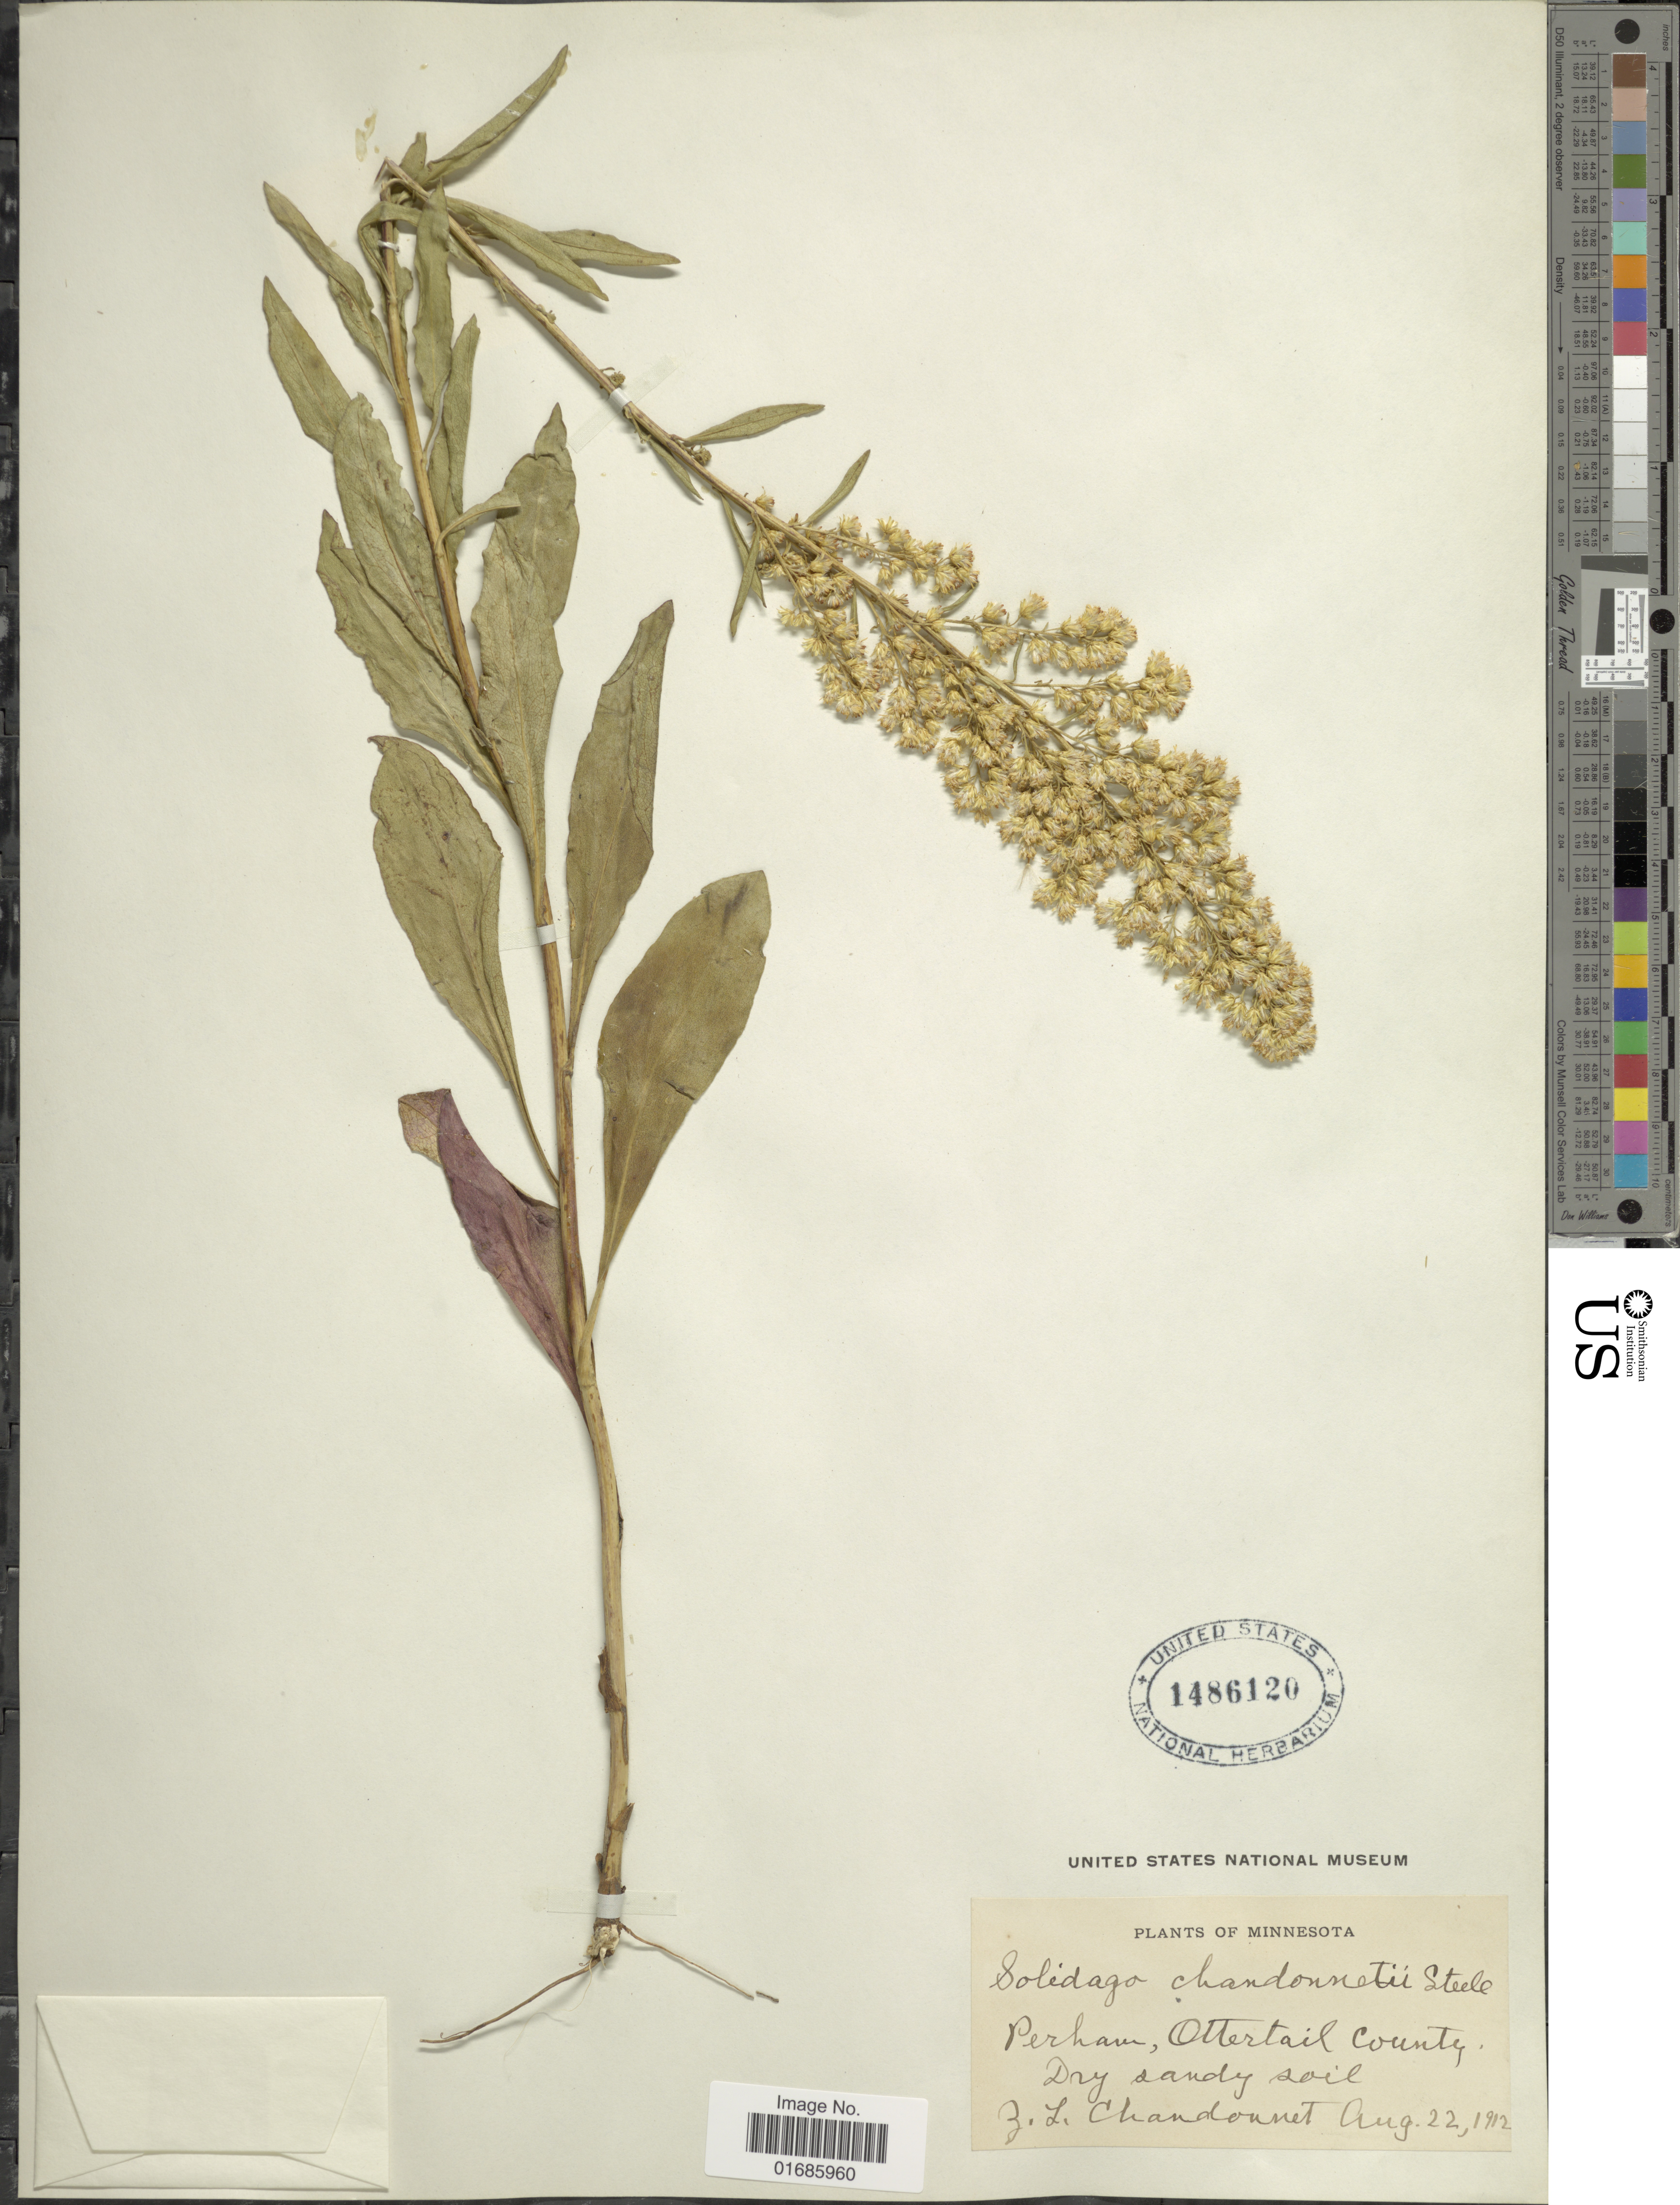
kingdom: Plantae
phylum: Tracheophyta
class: Magnoliopsida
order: Asterales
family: Asteraceae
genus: Solidago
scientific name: Solidago chandonnetii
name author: E.S. Steele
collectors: Z. Chandonnet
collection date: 1912-08-22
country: United States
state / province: Minnesota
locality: Perham, Otter tail County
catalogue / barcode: US 1486120